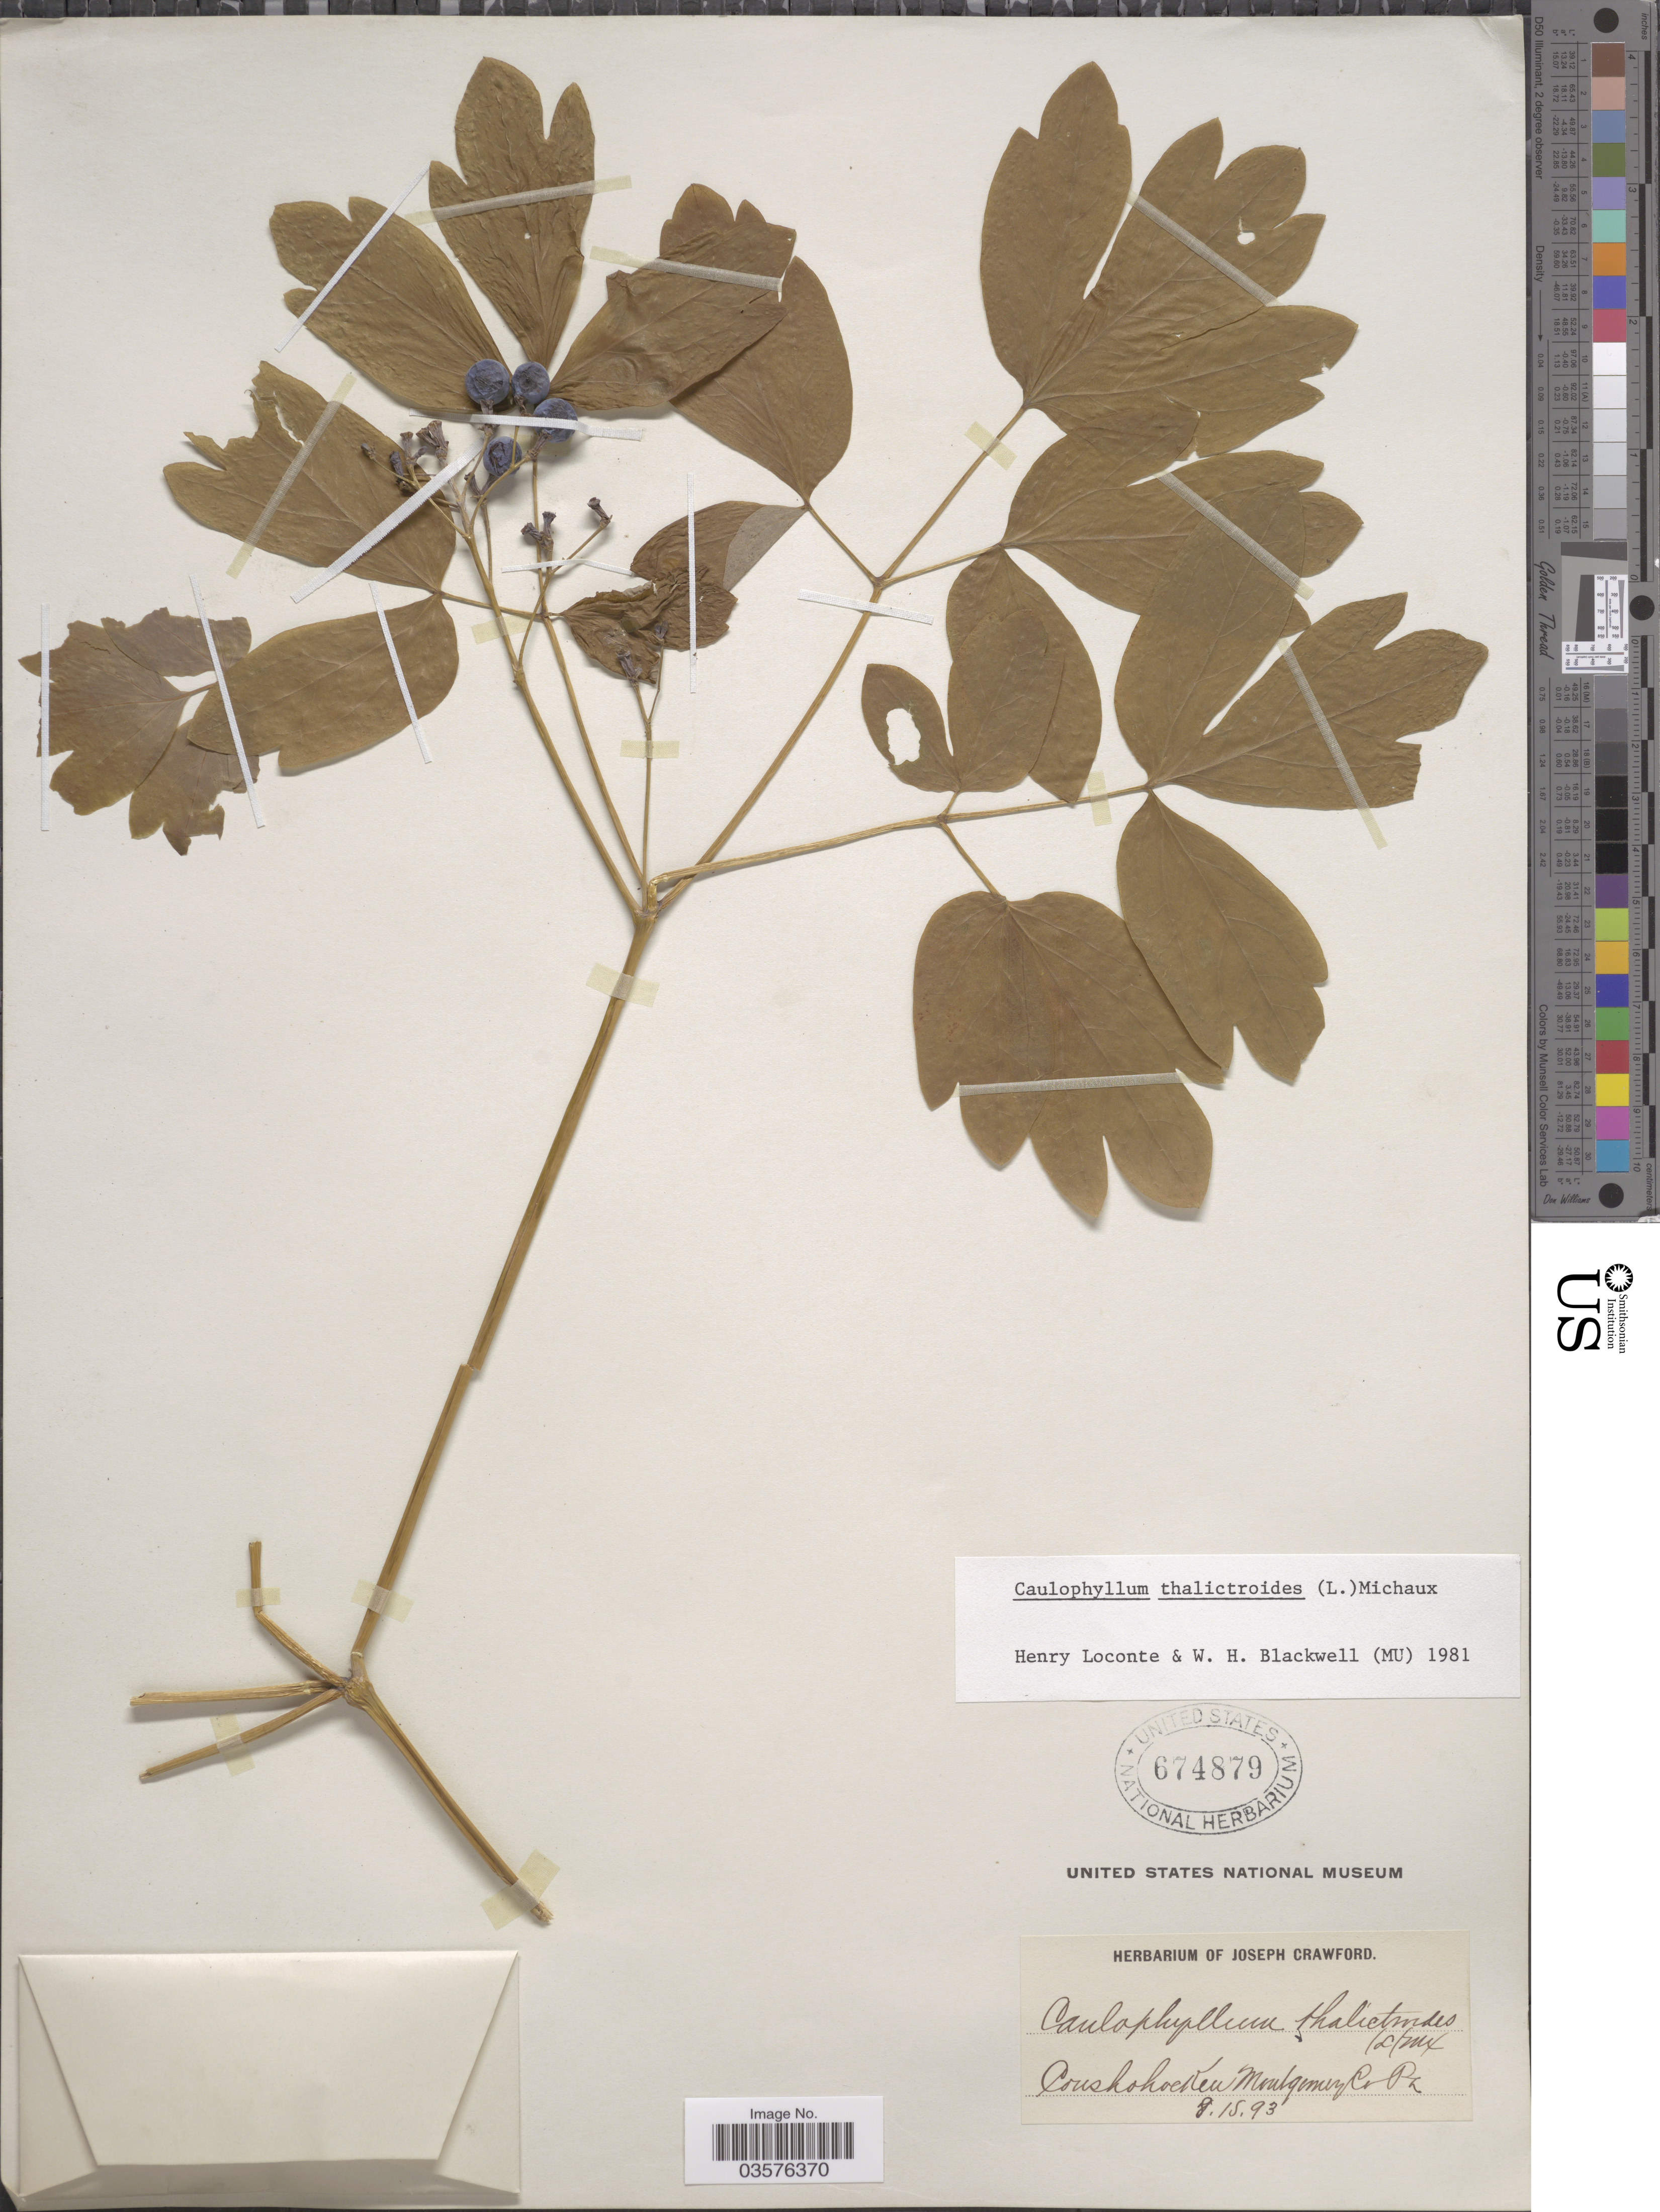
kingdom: Plantae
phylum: Tracheophyta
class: Magnoliopsida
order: Ranunculales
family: Berberidaceae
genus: Caulophyllum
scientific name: Caulophyllum thalictroides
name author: (L.) Michx.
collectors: ex herb. Joseph Crawford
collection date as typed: Transcribed d/m/y: 15/8/93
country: United States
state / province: Pennsylvania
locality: Conshohocken Montgomery Co.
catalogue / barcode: US 674879